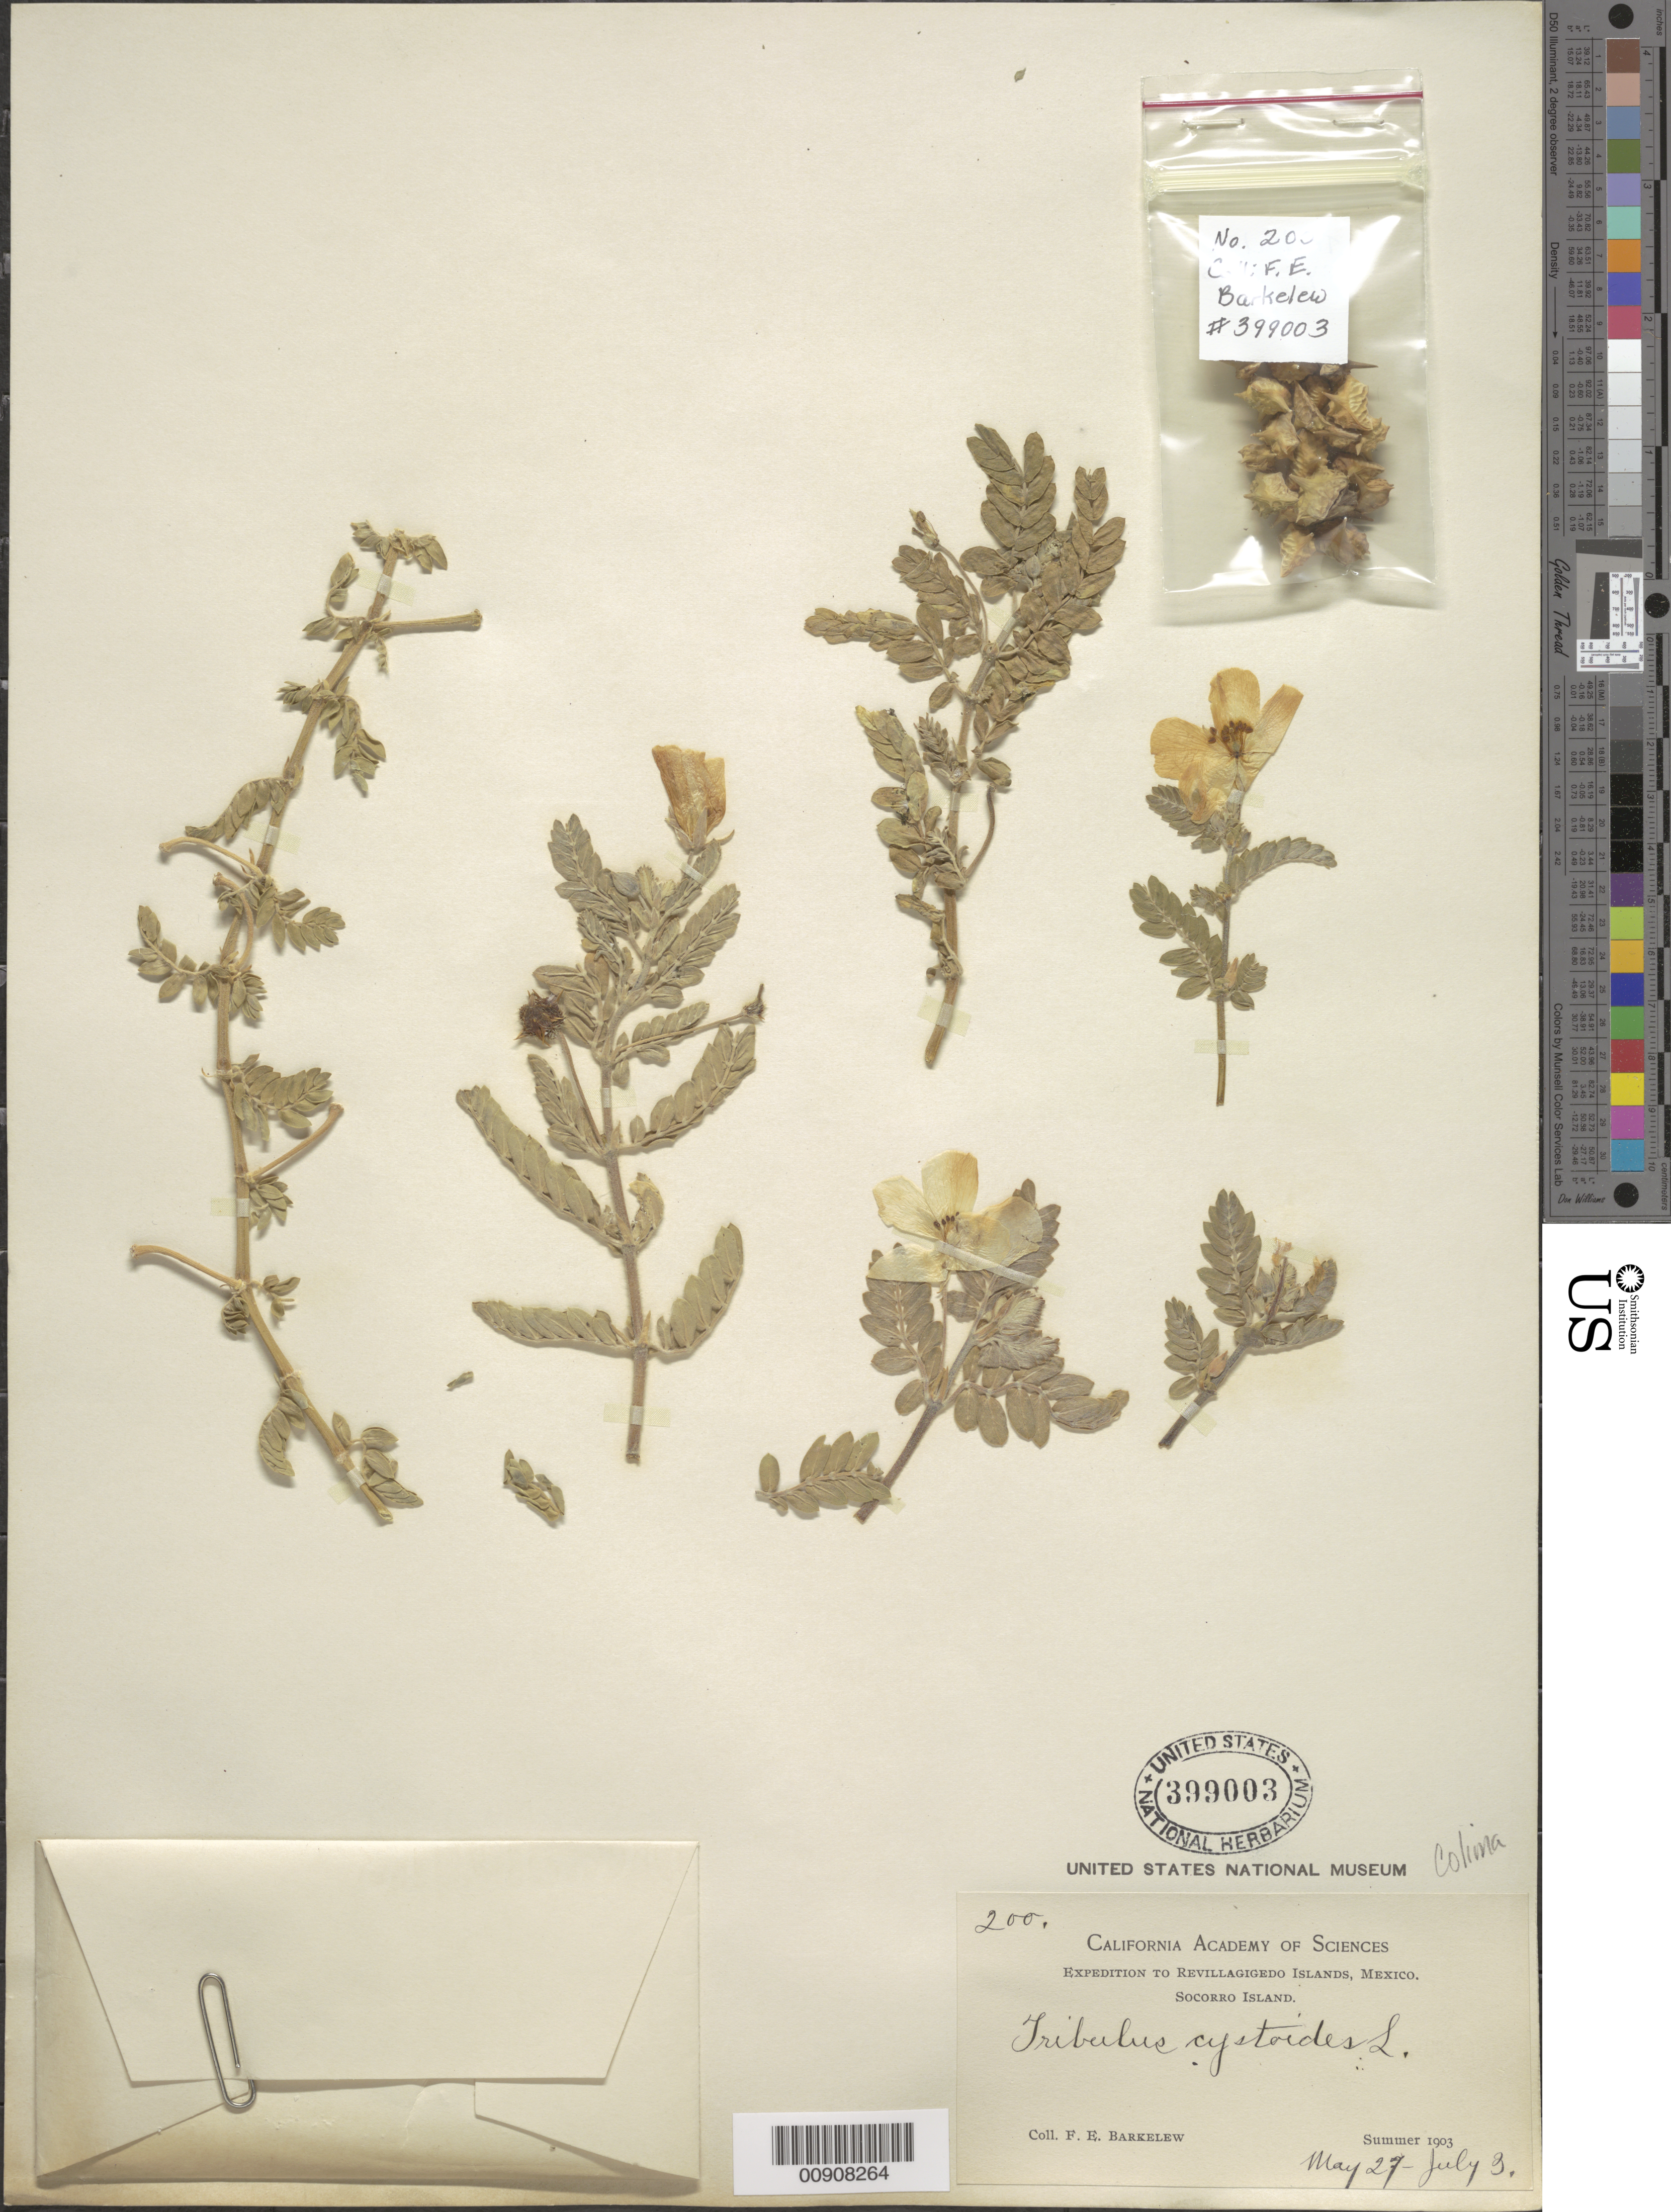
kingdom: Plantae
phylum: Tracheophyta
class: Magnoliopsida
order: Zygophyllales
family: Zygophyllaceae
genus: Tribulus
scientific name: Tribulus cistoides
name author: L.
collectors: F. Barkelew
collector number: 200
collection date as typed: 27 May 1903 to 03 Jul 1903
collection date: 1903-05-27/1903-07-03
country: Mexico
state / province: Colima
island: Socorro I.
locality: Socorro Island.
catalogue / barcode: US 399003